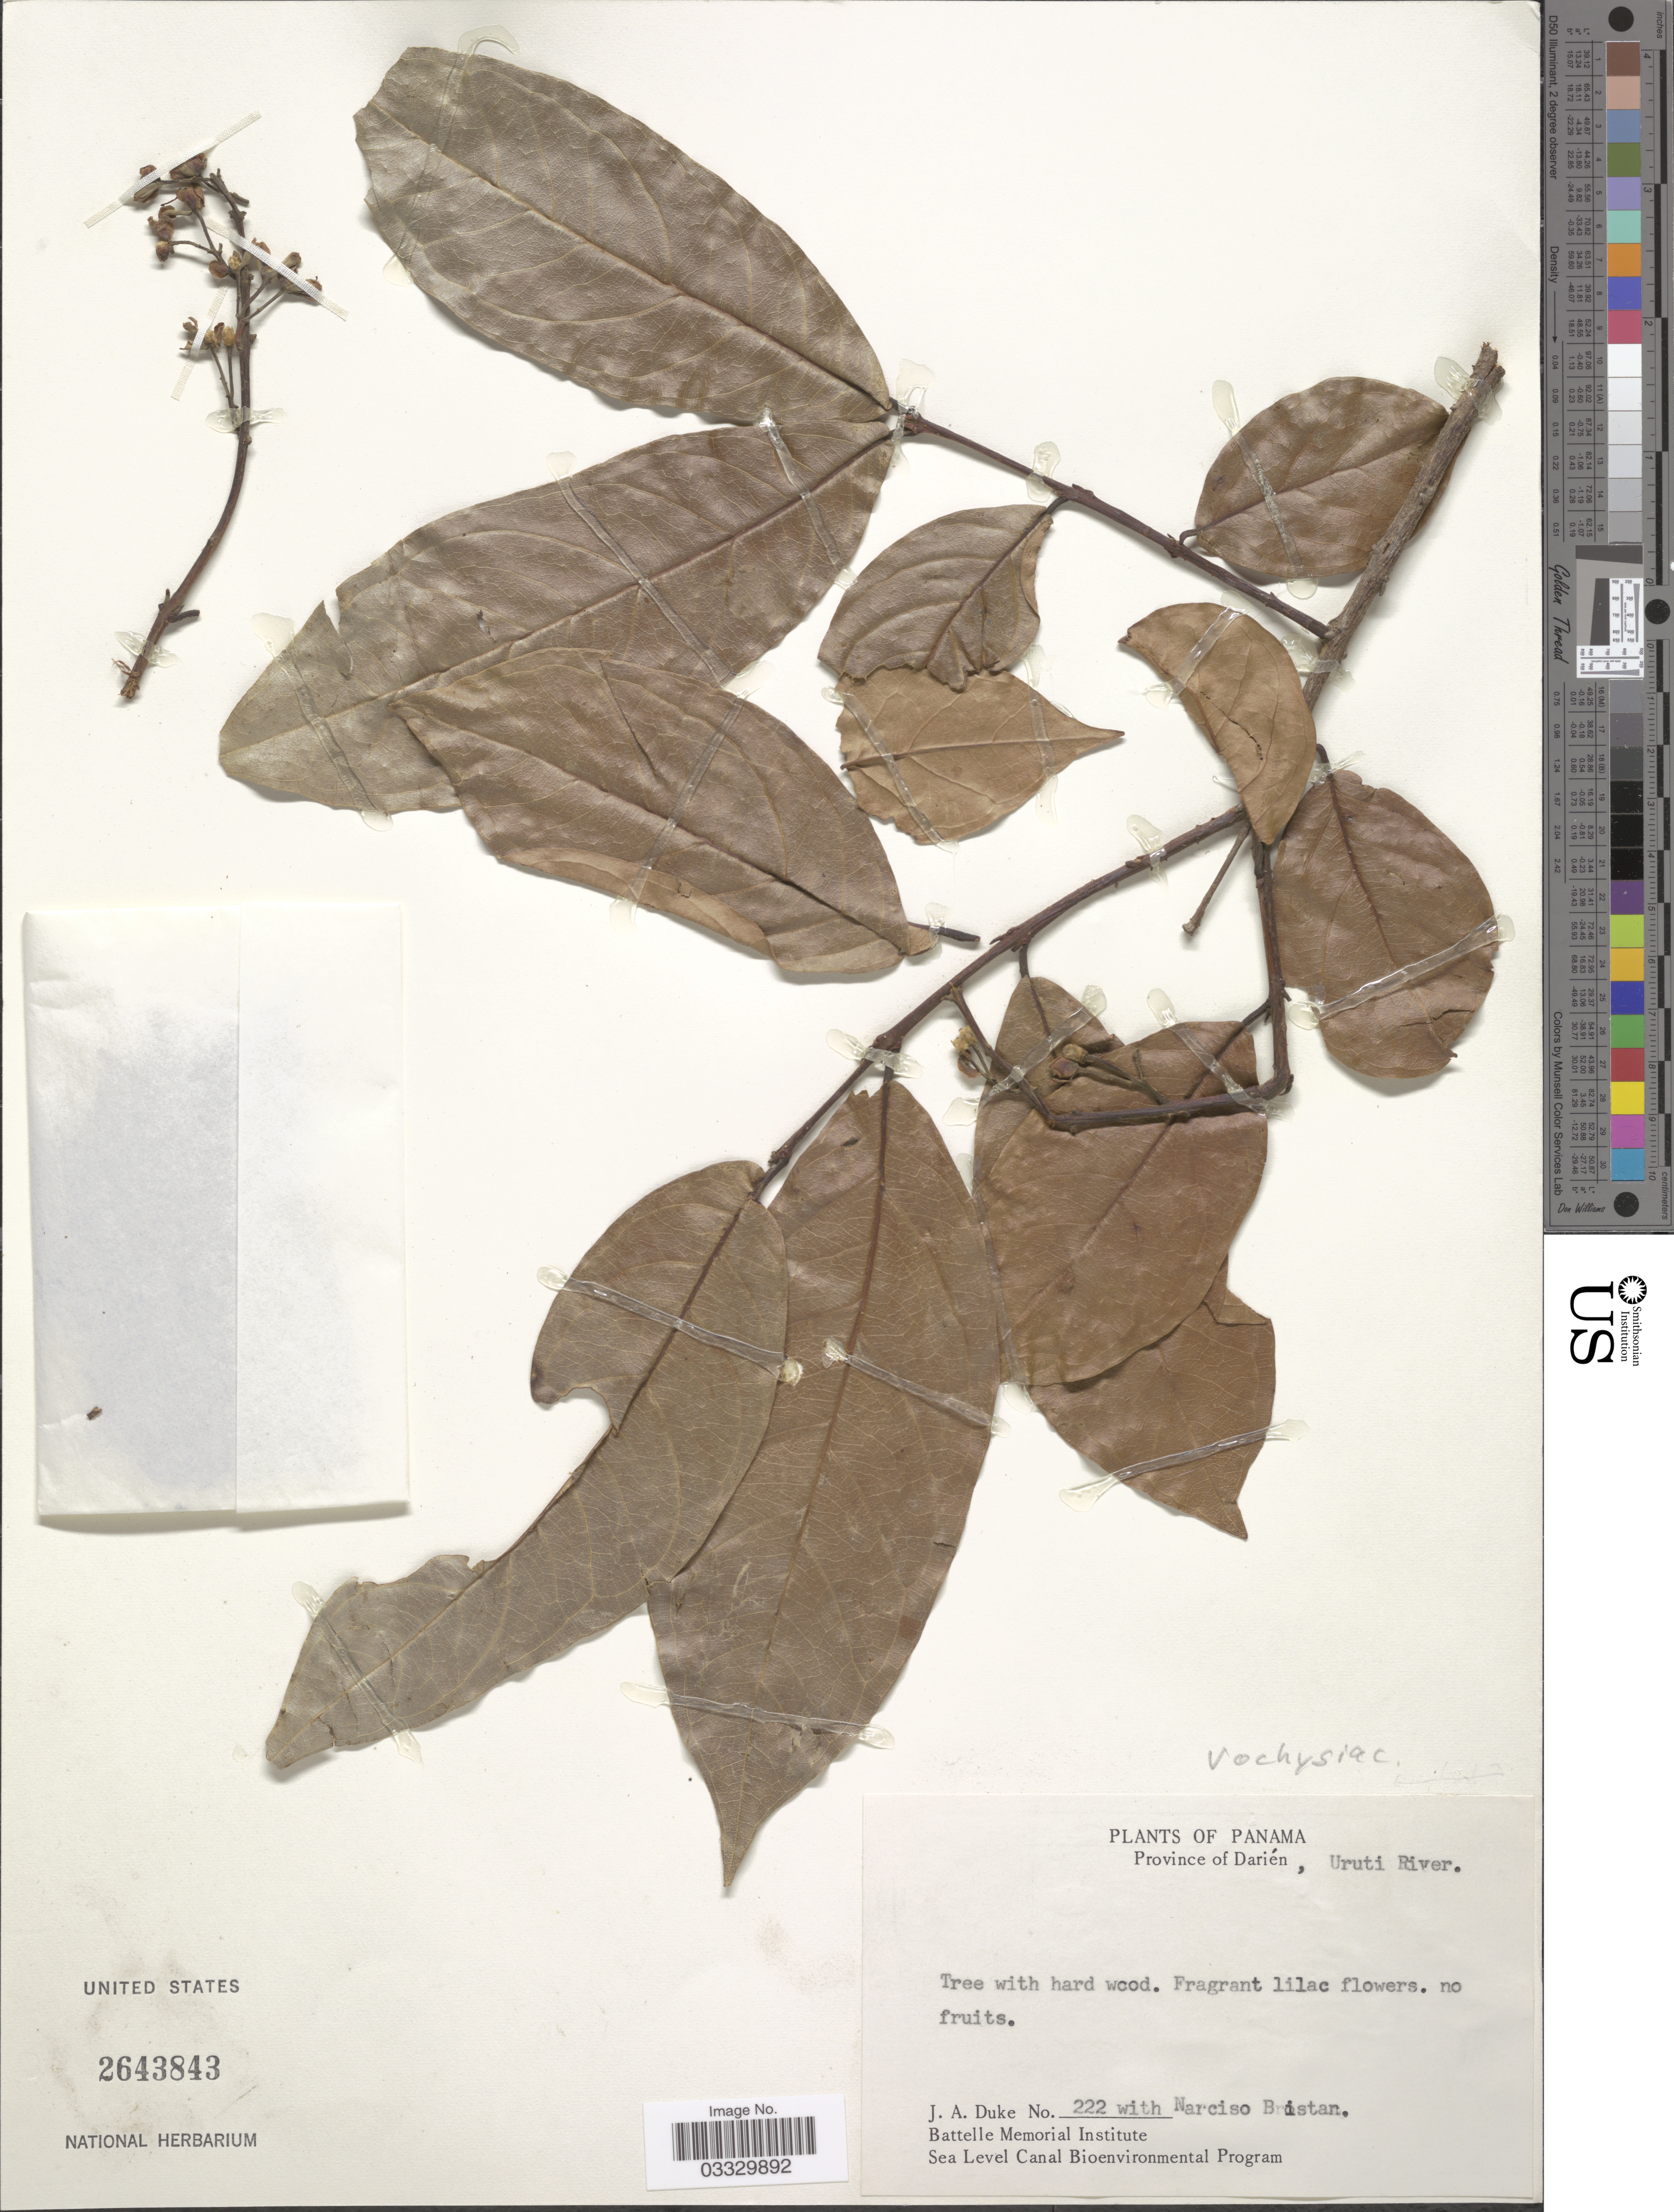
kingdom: Plantae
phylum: Tracheophyta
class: Magnoliopsida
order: Myrtales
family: Vochysiaceae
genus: Qualea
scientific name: Qualea cymulosa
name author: Schery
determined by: Marcano-Berti, L.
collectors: J. A. Duke & N. Bristan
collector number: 222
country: Panama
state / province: Darién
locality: Uruti River.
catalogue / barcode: US 2643843